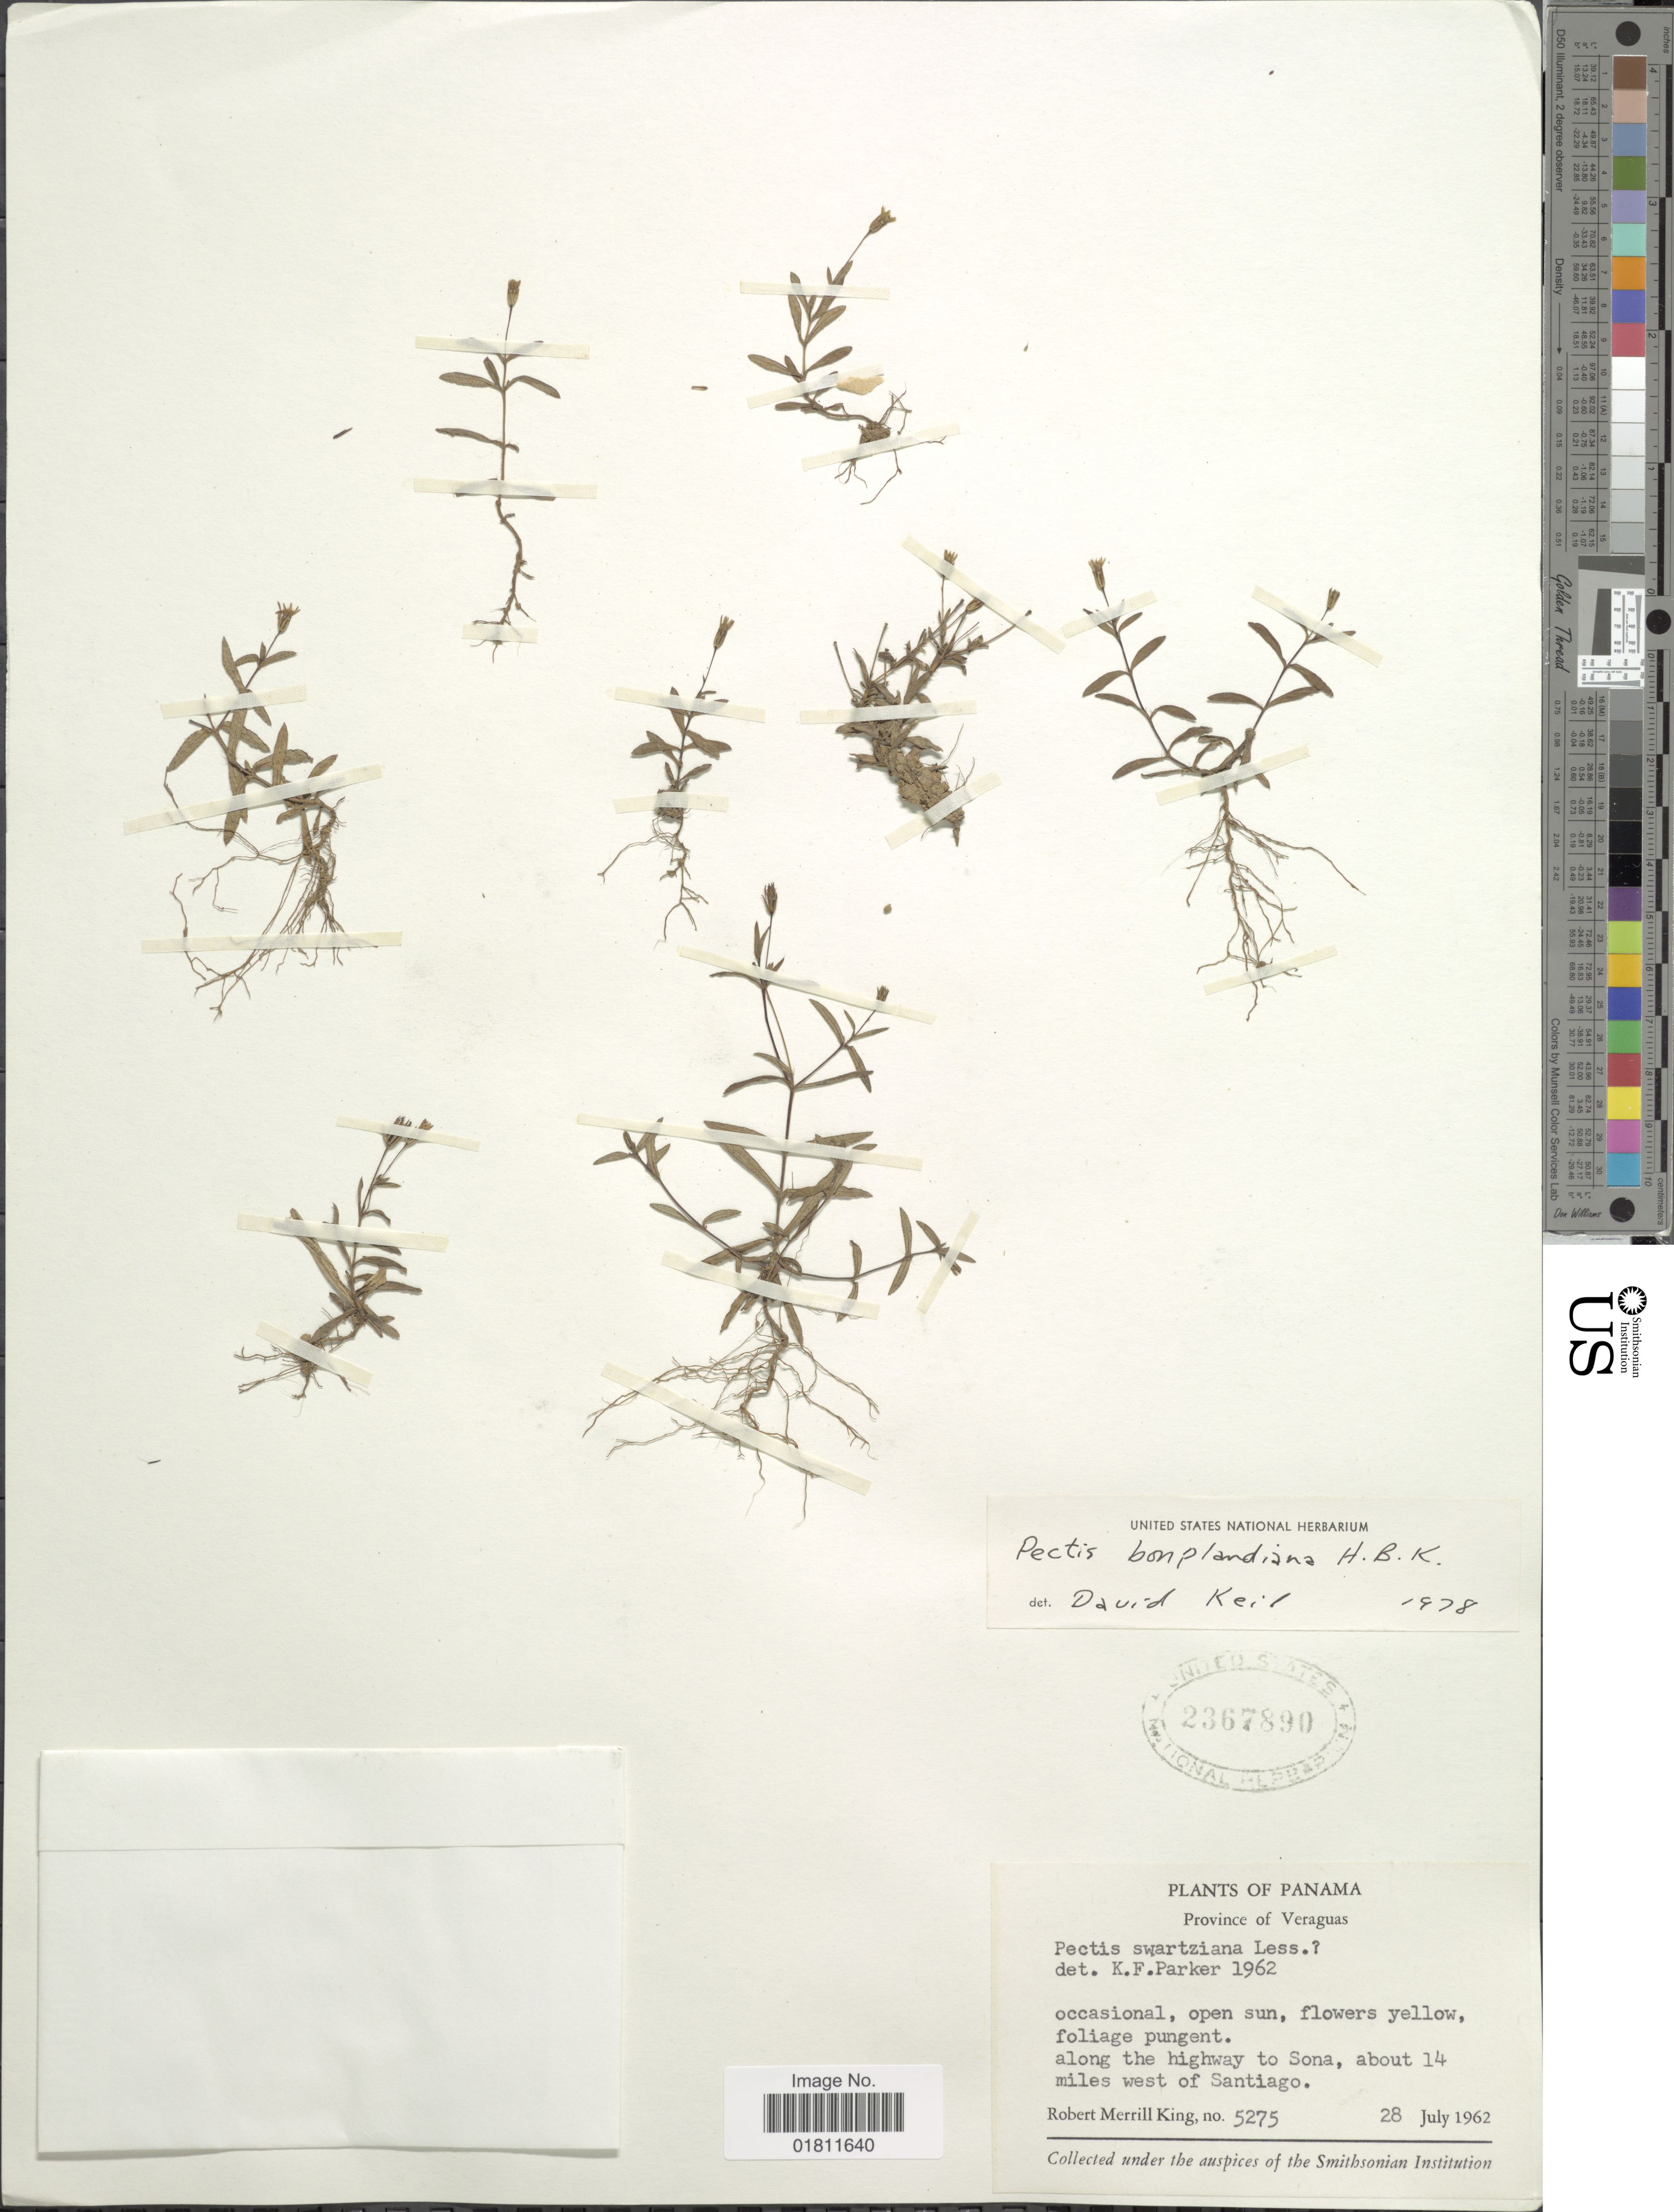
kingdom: Plantae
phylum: Tracheophyta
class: Magnoliopsida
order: Asterales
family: Asteraceae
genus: Pectis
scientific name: Pectis bonplandiana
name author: Kunth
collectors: R. M. King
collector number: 5275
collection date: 1962-07-28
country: Panama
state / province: Veraguas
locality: Province of Veraguas. Along the highway to Sona, about 14 miles west of Santiago.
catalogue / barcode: US 2367890